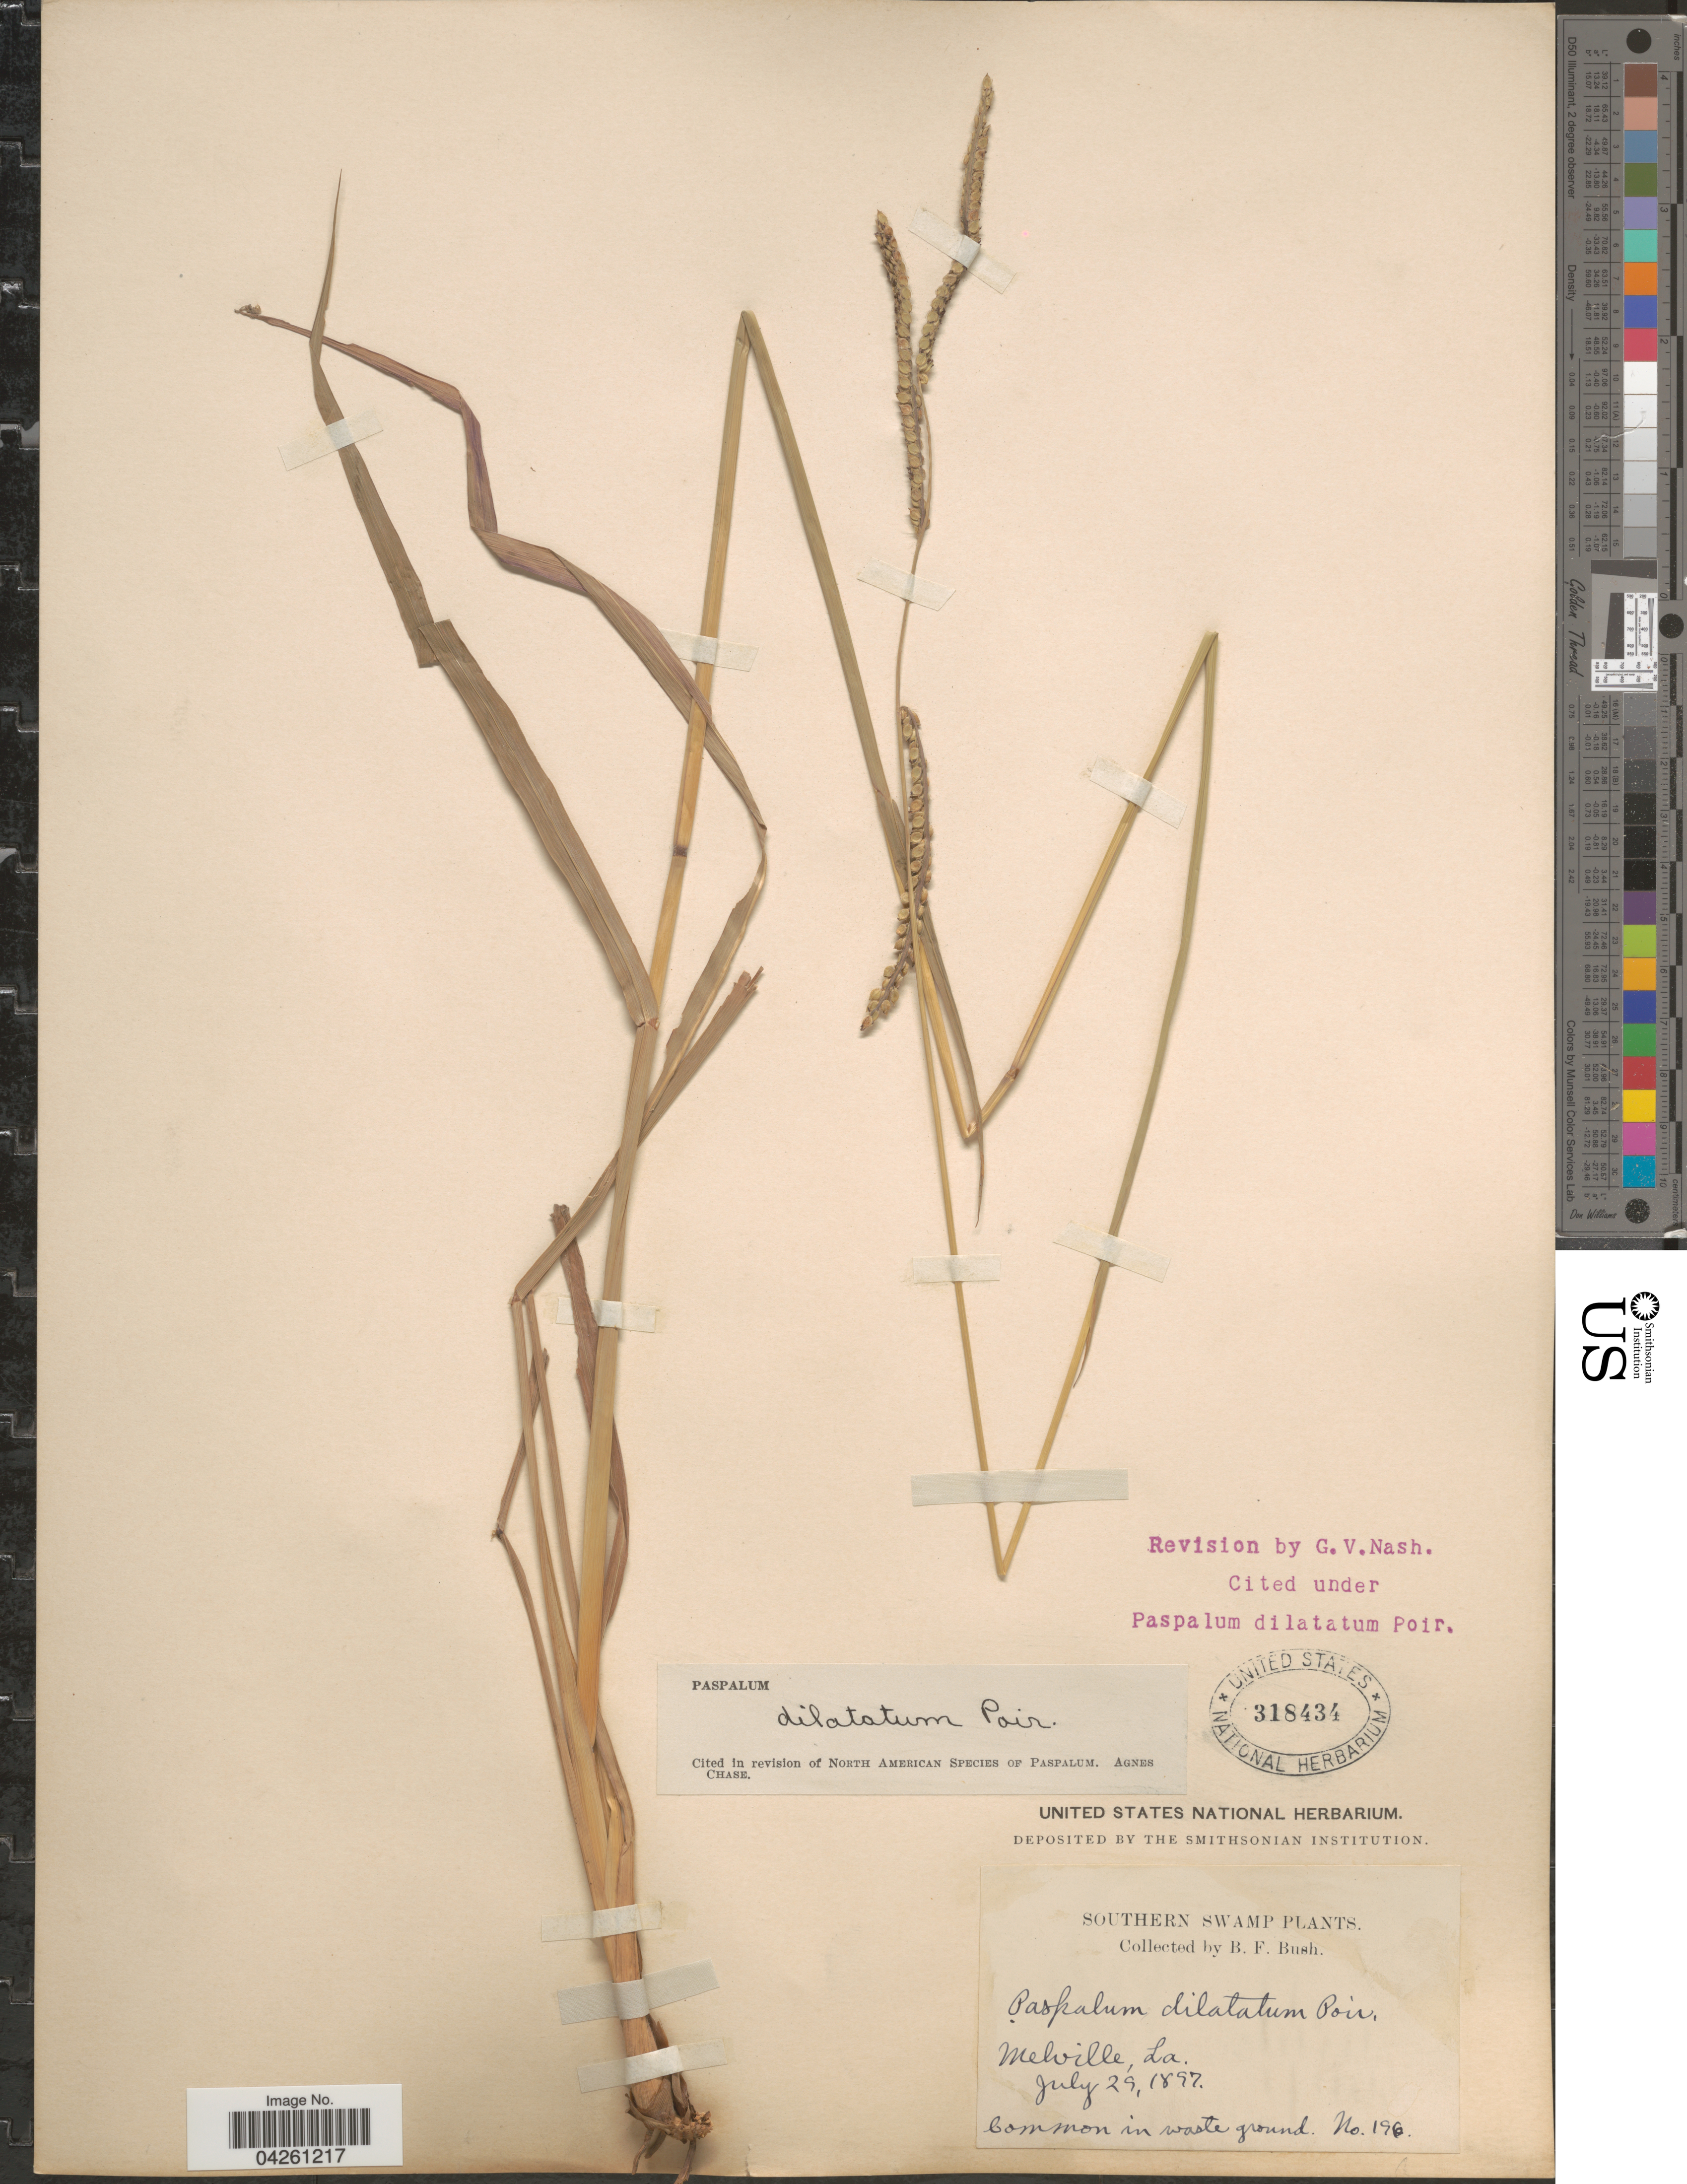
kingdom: Plantae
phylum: Tracheophyta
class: Liliopsida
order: Poales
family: Poaceae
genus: Paspalum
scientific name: Paspalum dilatatum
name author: Poir.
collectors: B. F. Bush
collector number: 196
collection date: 1897-07-29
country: United States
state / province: Louisiana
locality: Southern Swamp. Melville. Common in waste ground.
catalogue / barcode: US 318434